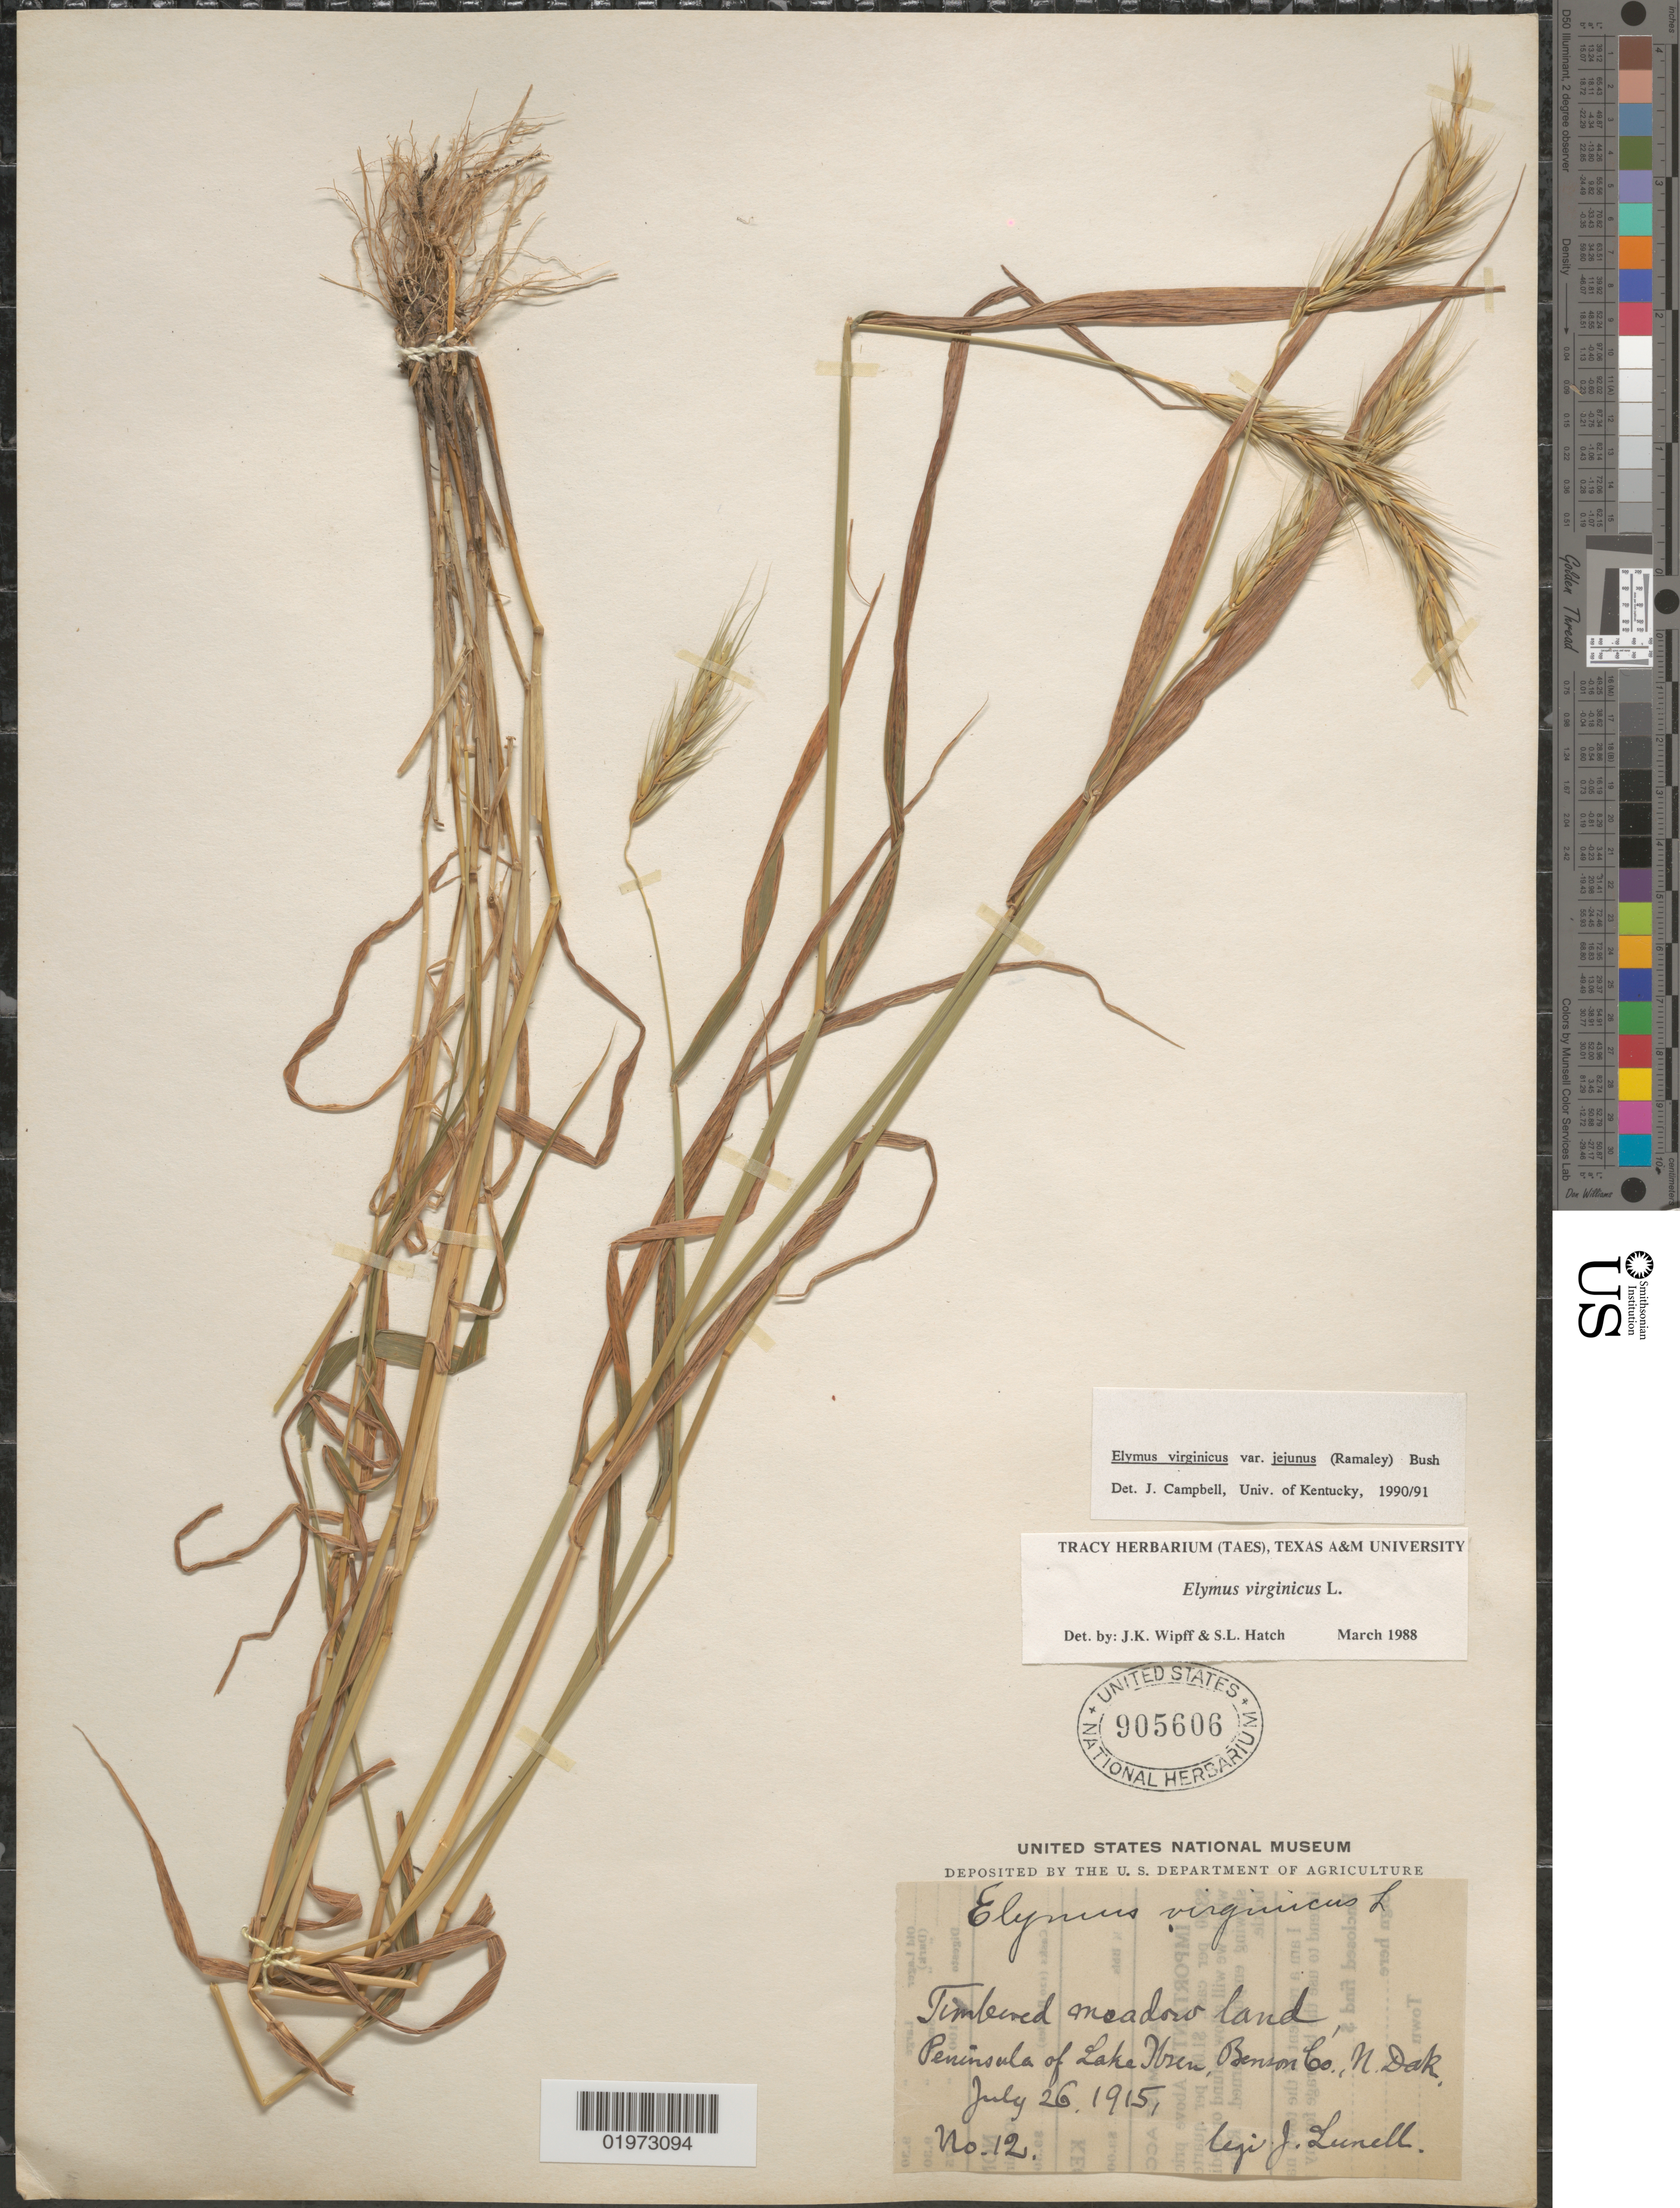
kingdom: Plantae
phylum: Tracheophyta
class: Liliopsida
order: Poales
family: Poaceae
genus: Elymus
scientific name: Elymus virginicus var. virginicus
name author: L.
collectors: J. Lunell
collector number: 12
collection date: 1915-07-26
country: United States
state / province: North Dakota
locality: Timbered meadow land, Peninsula of Lake Ibsen, Benson Co.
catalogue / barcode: US 905606